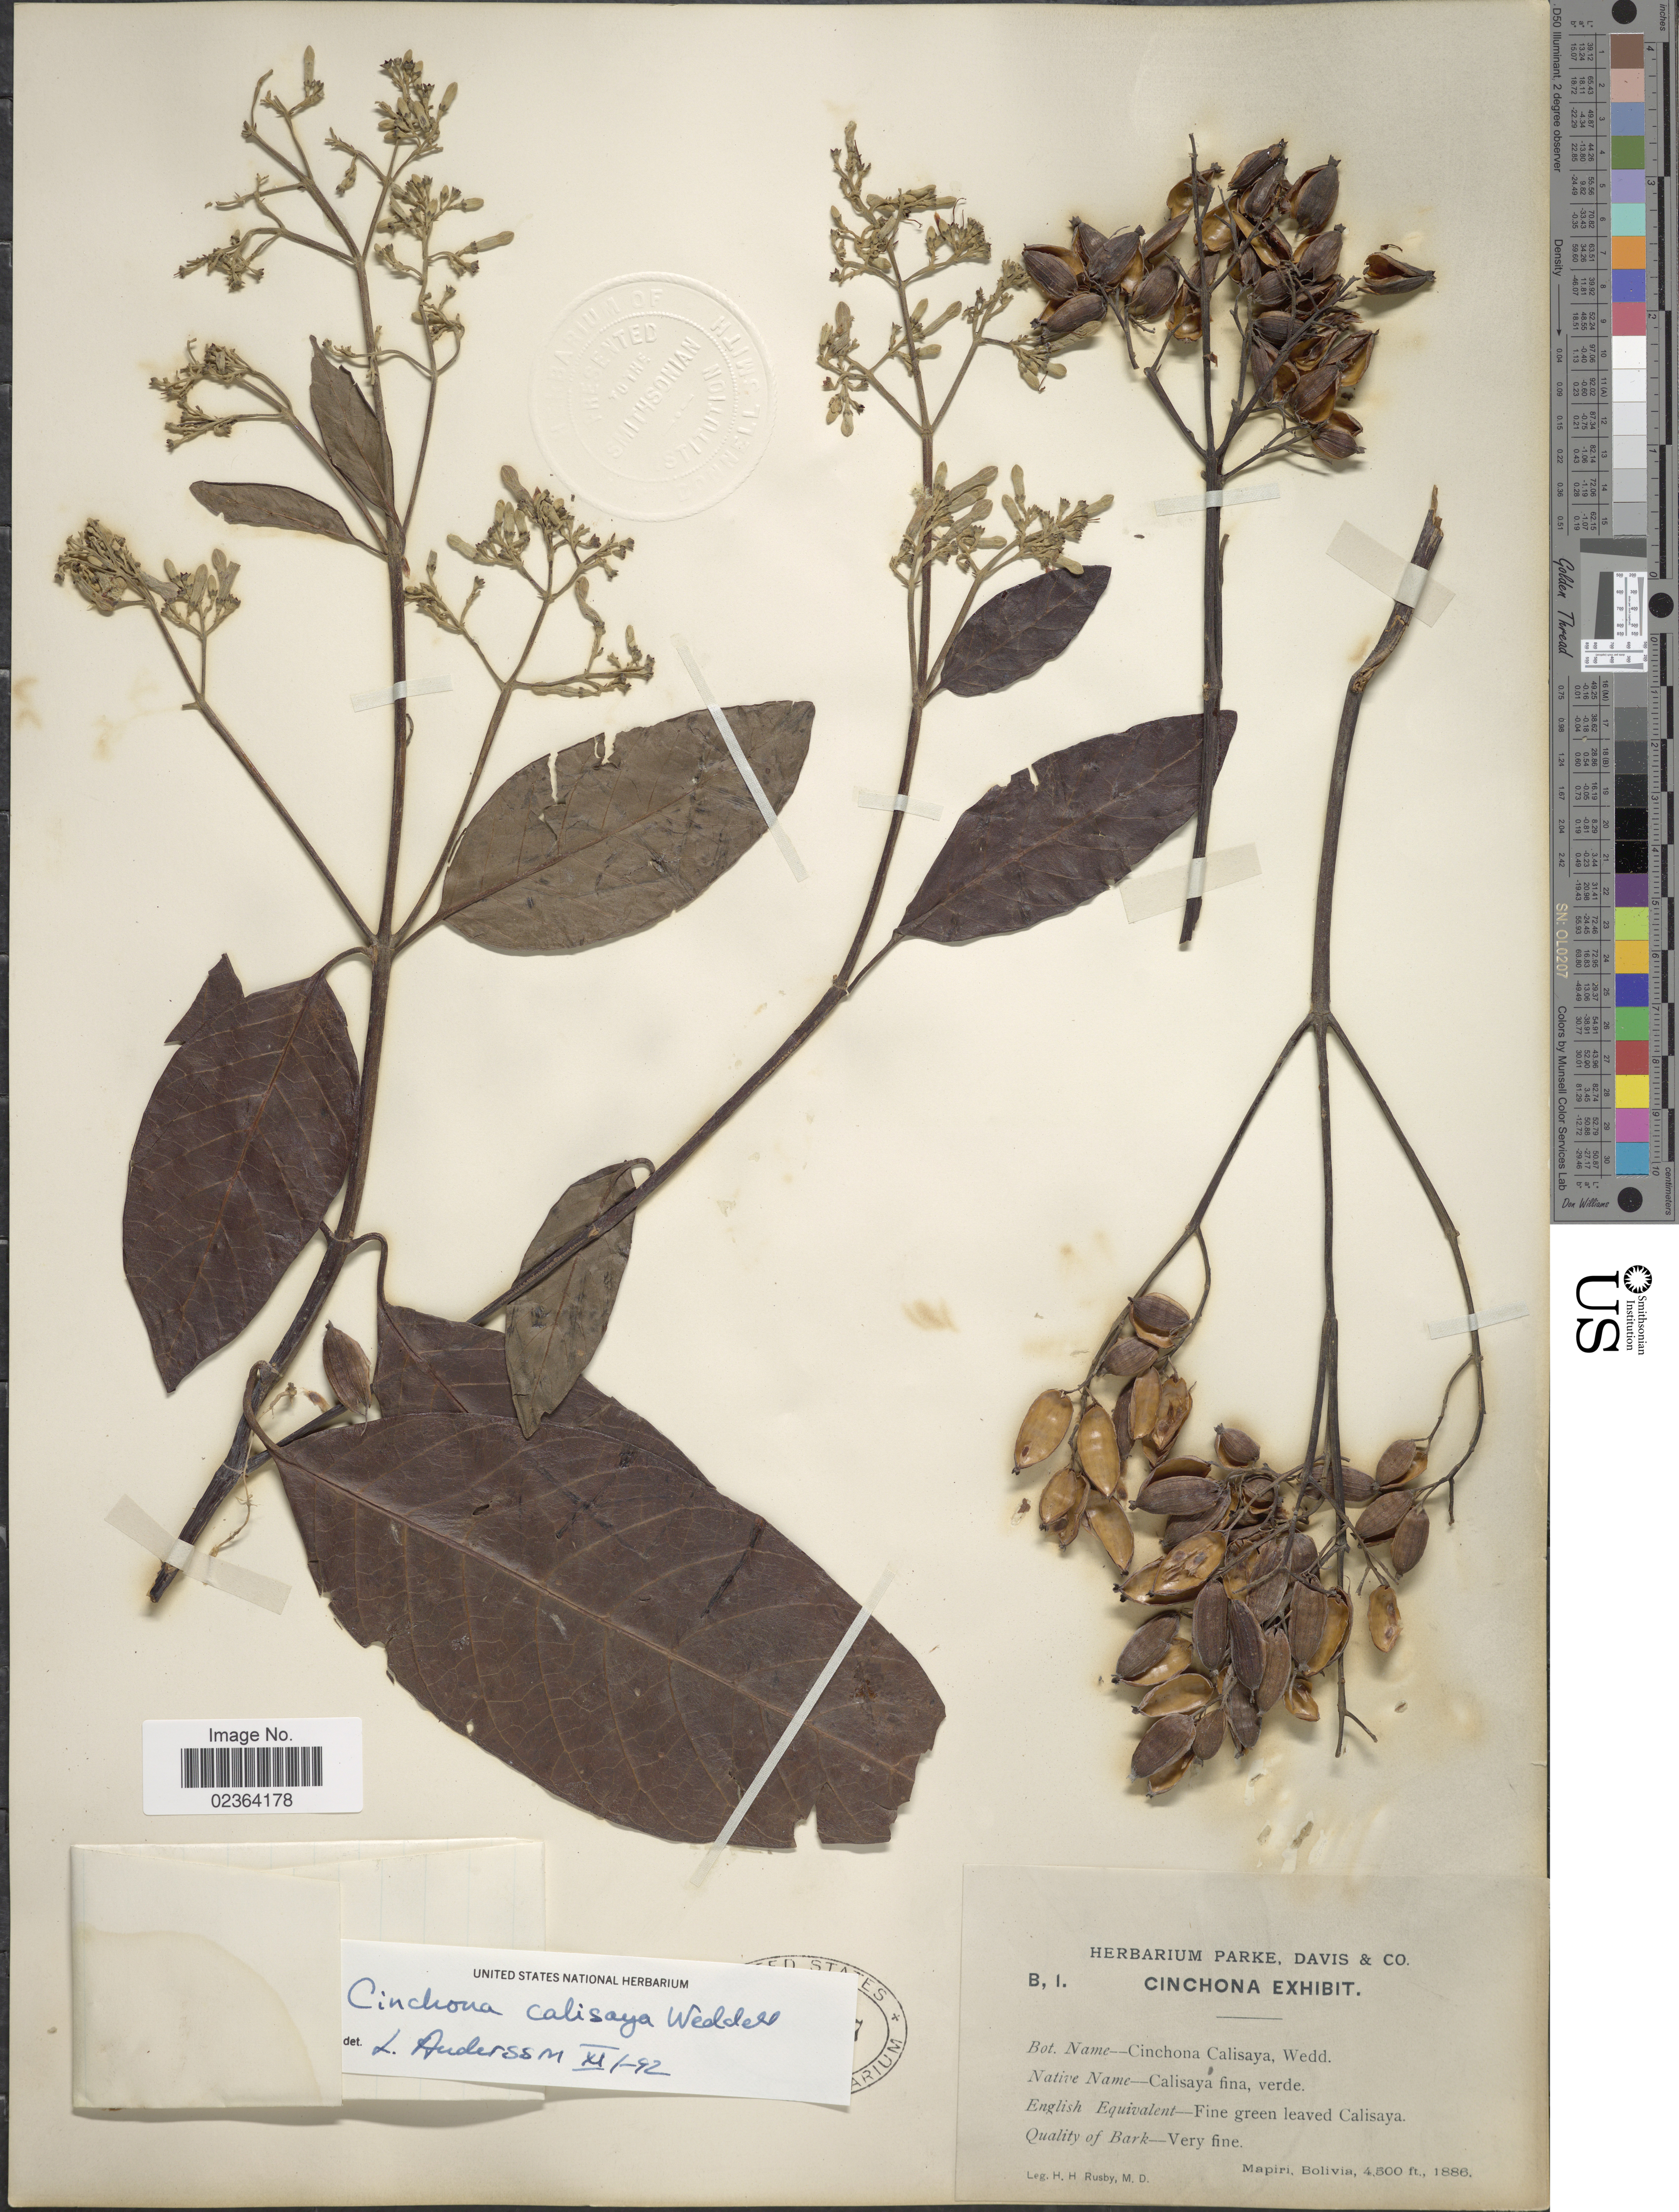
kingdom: Plantae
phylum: Tracheophyta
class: Magnoliopsida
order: Gentianales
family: Rubiaceae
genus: Cinchona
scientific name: Cinchona calisaya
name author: Wedd.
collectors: H. H. Rusby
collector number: B, 1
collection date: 1886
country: Bolivia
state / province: La Páz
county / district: Larecaja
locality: Mapiri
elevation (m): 1372